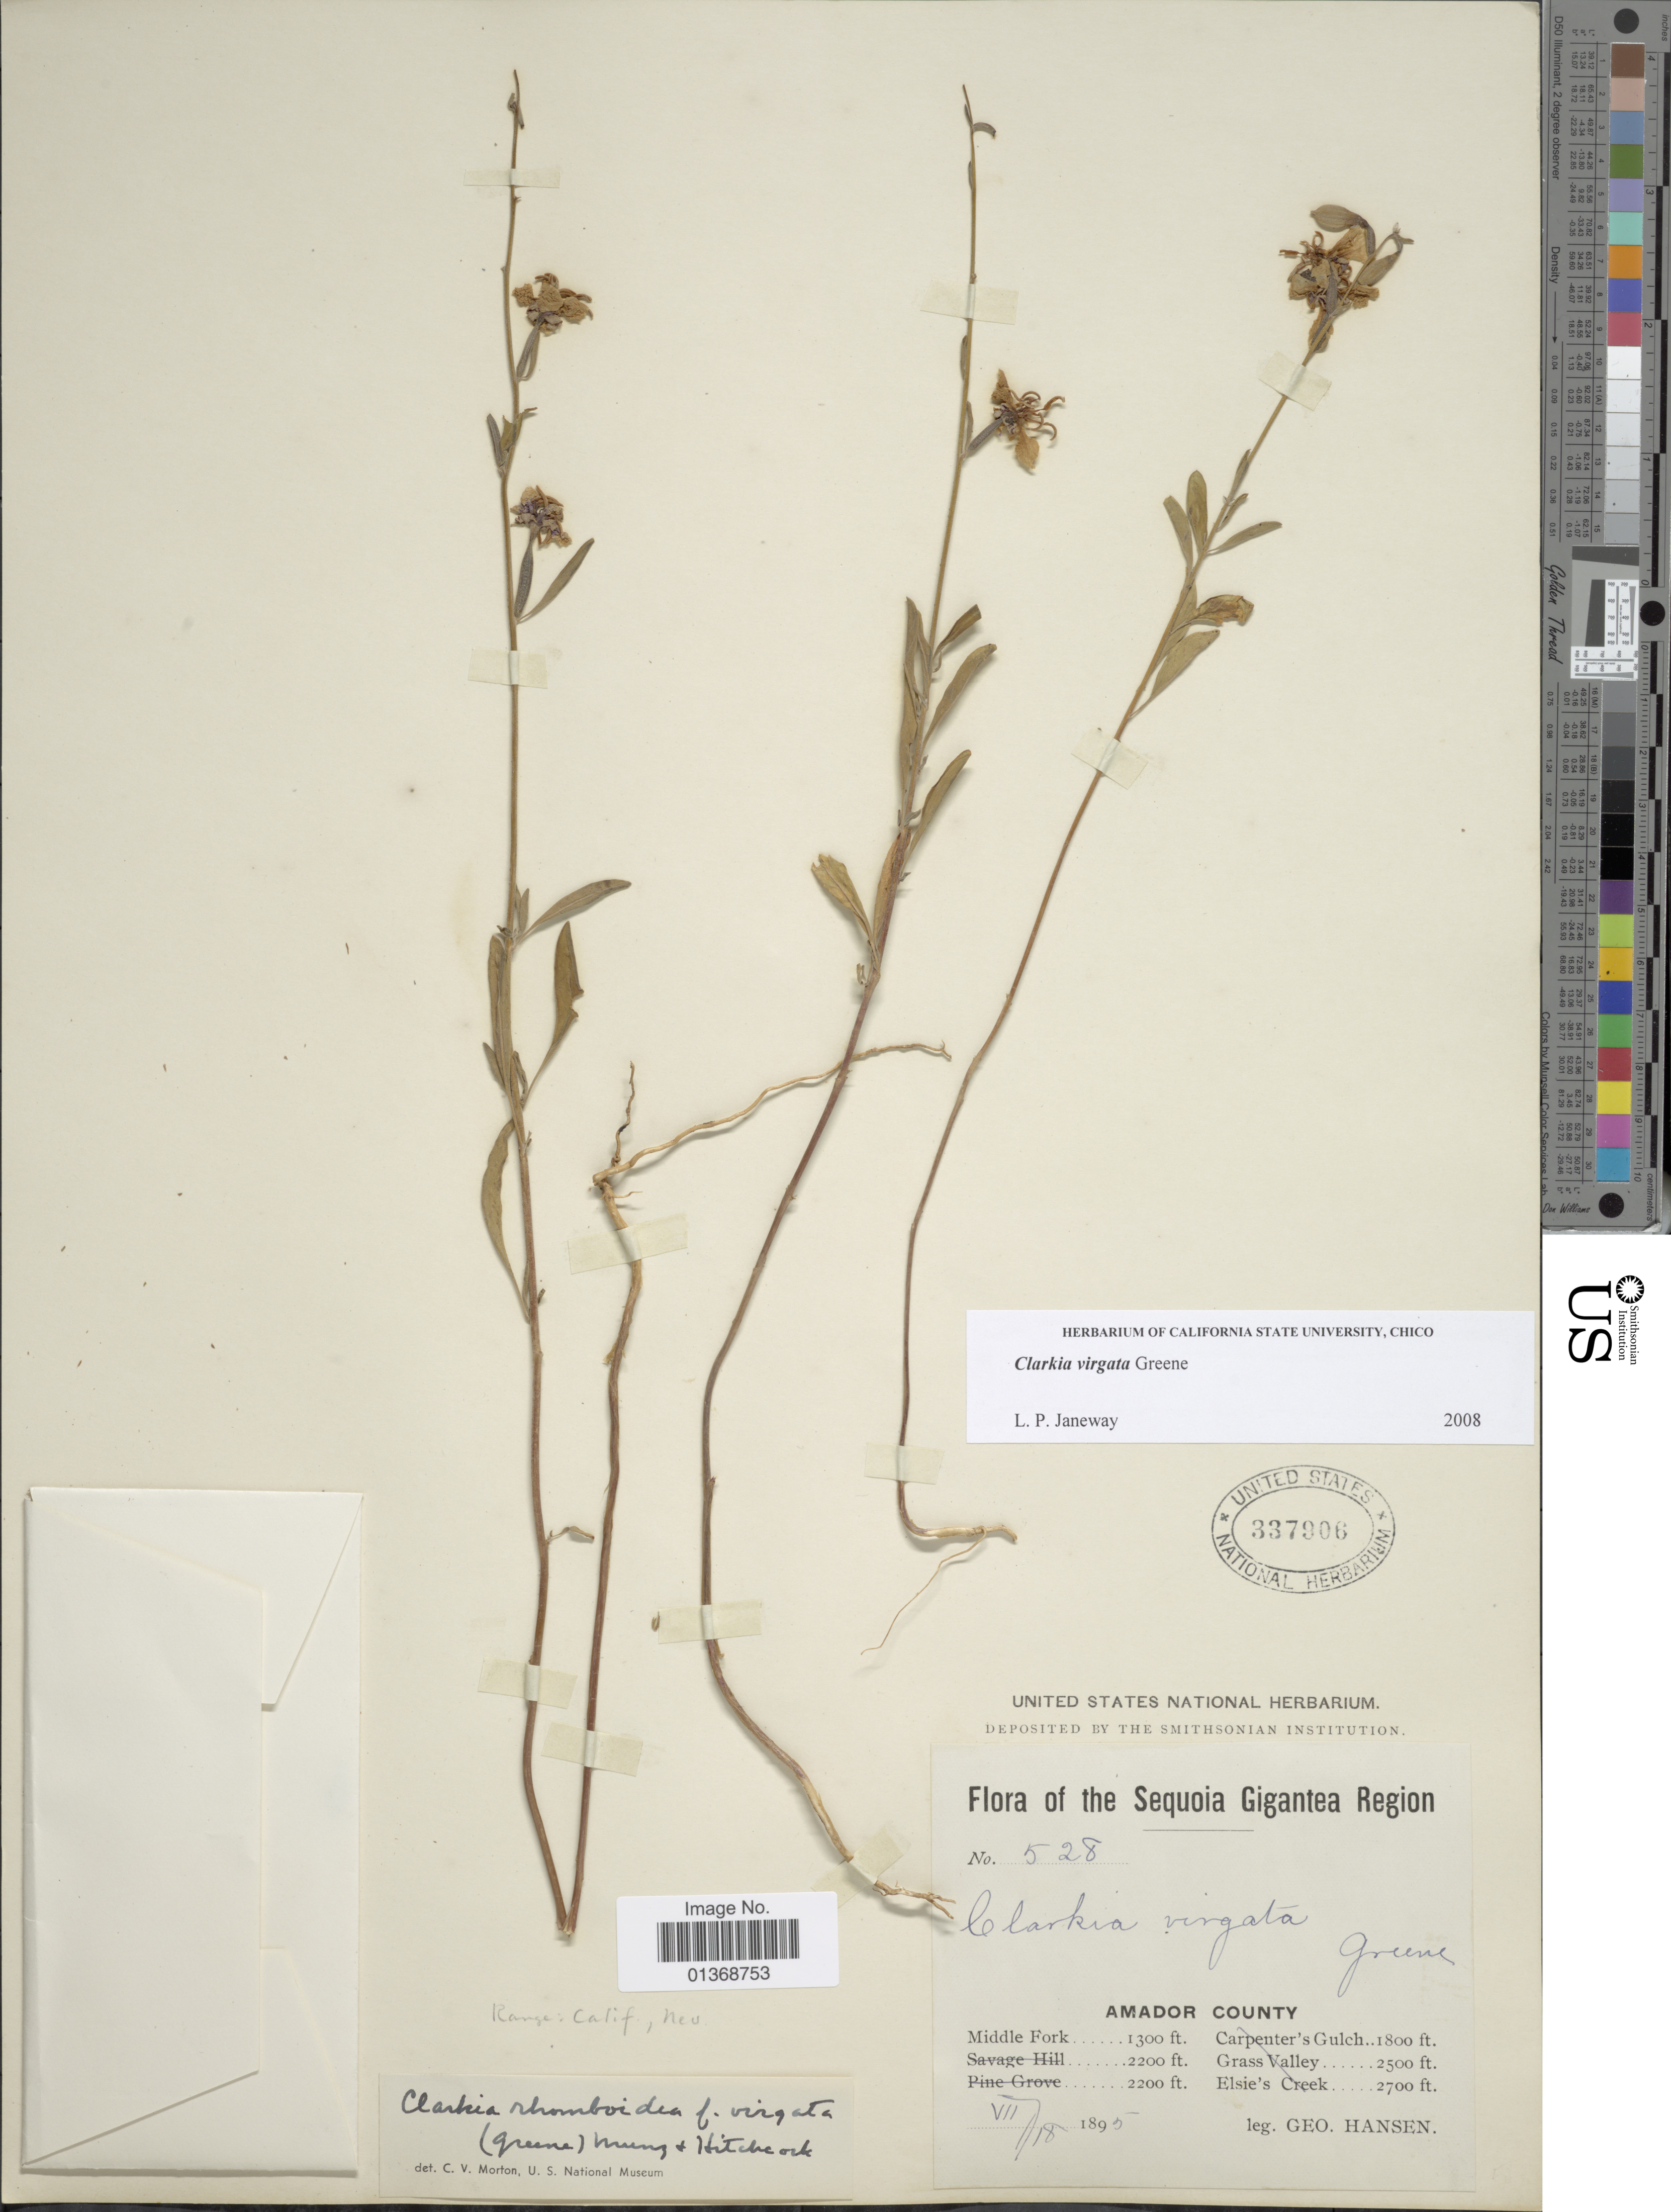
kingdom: Plantae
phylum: Tracheophyta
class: Magnoliopsida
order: Myrtales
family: Onagraceae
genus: Clarkia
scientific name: Clarkia virgata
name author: Greene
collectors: G. Hansen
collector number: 528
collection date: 1895-07-18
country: United States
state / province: California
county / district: Amador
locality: Sequoia Gigantea Region, Amador County, Middle Fork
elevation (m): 396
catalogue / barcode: US 337906